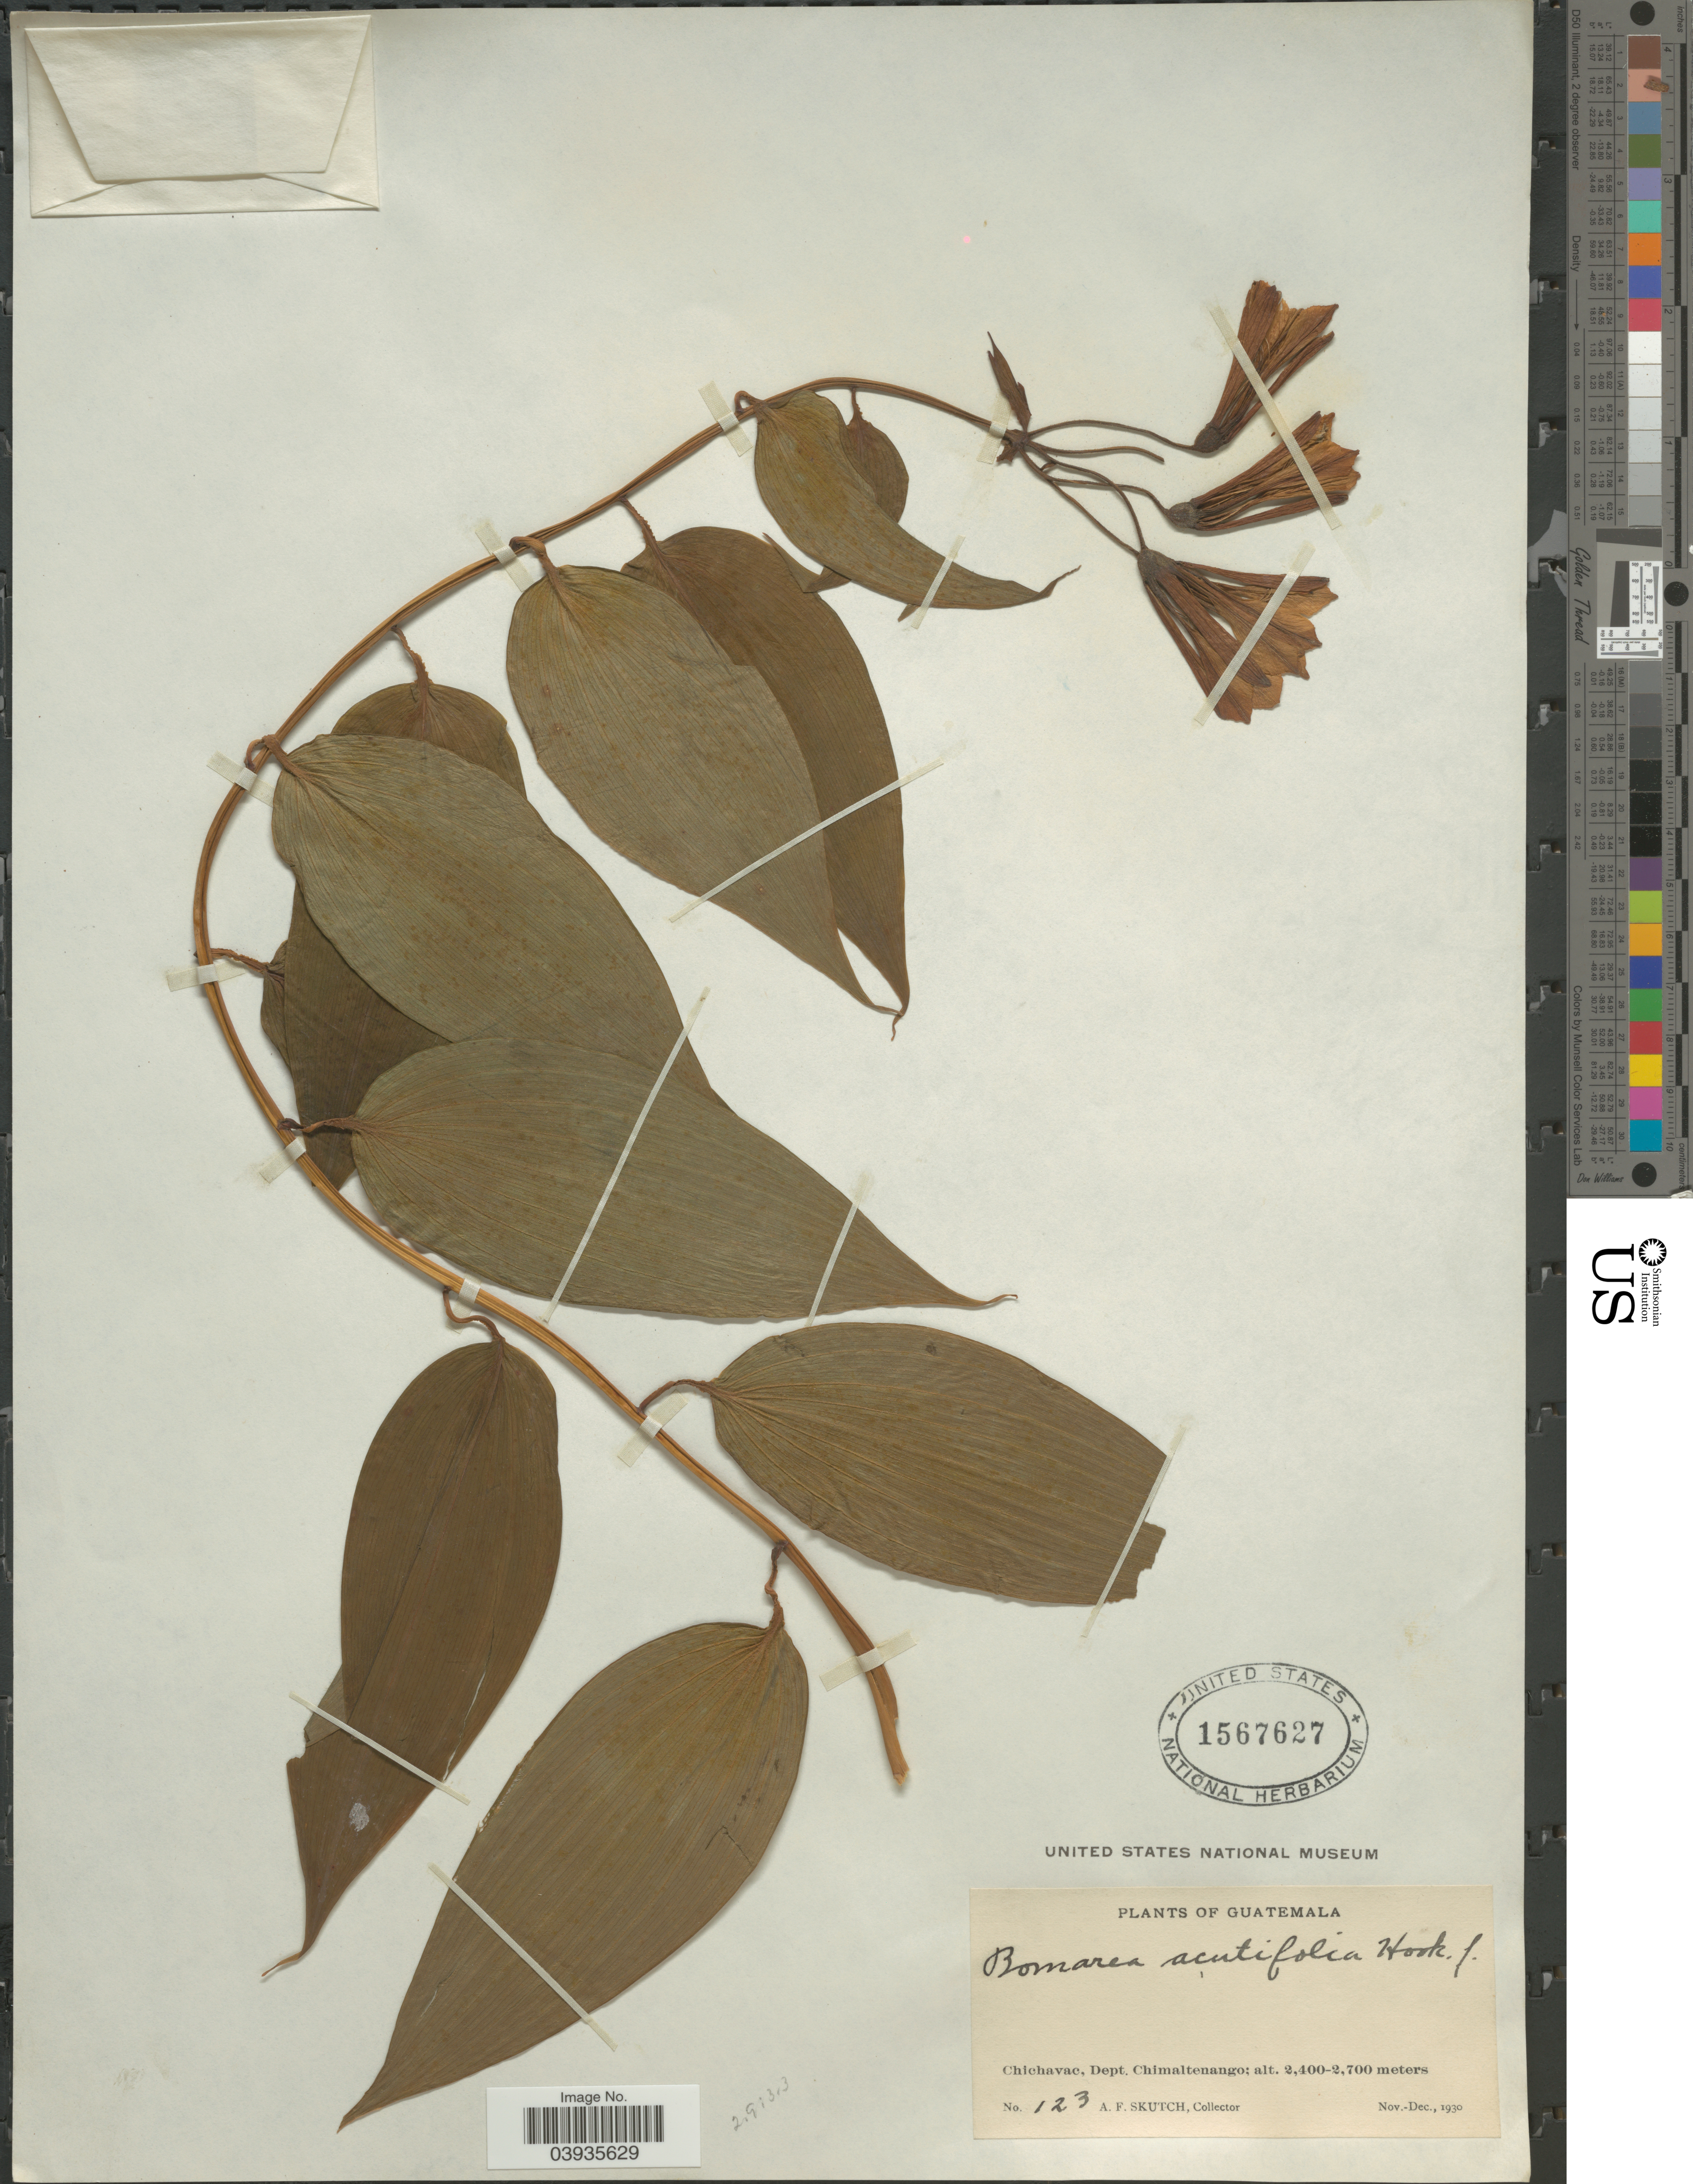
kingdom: Plantae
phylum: Tracheophyta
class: Liliopsida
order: Liliales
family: Alstroemeriaceae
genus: Bomarea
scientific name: Bomarea acutifolia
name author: (Link & Otto) Herb.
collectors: A. F. Skutch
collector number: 123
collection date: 1930-11/1930-12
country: Guatemala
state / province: Chimaltenango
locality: Chichavac, Dept. Chimaltenango.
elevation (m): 2400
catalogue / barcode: US 1567627